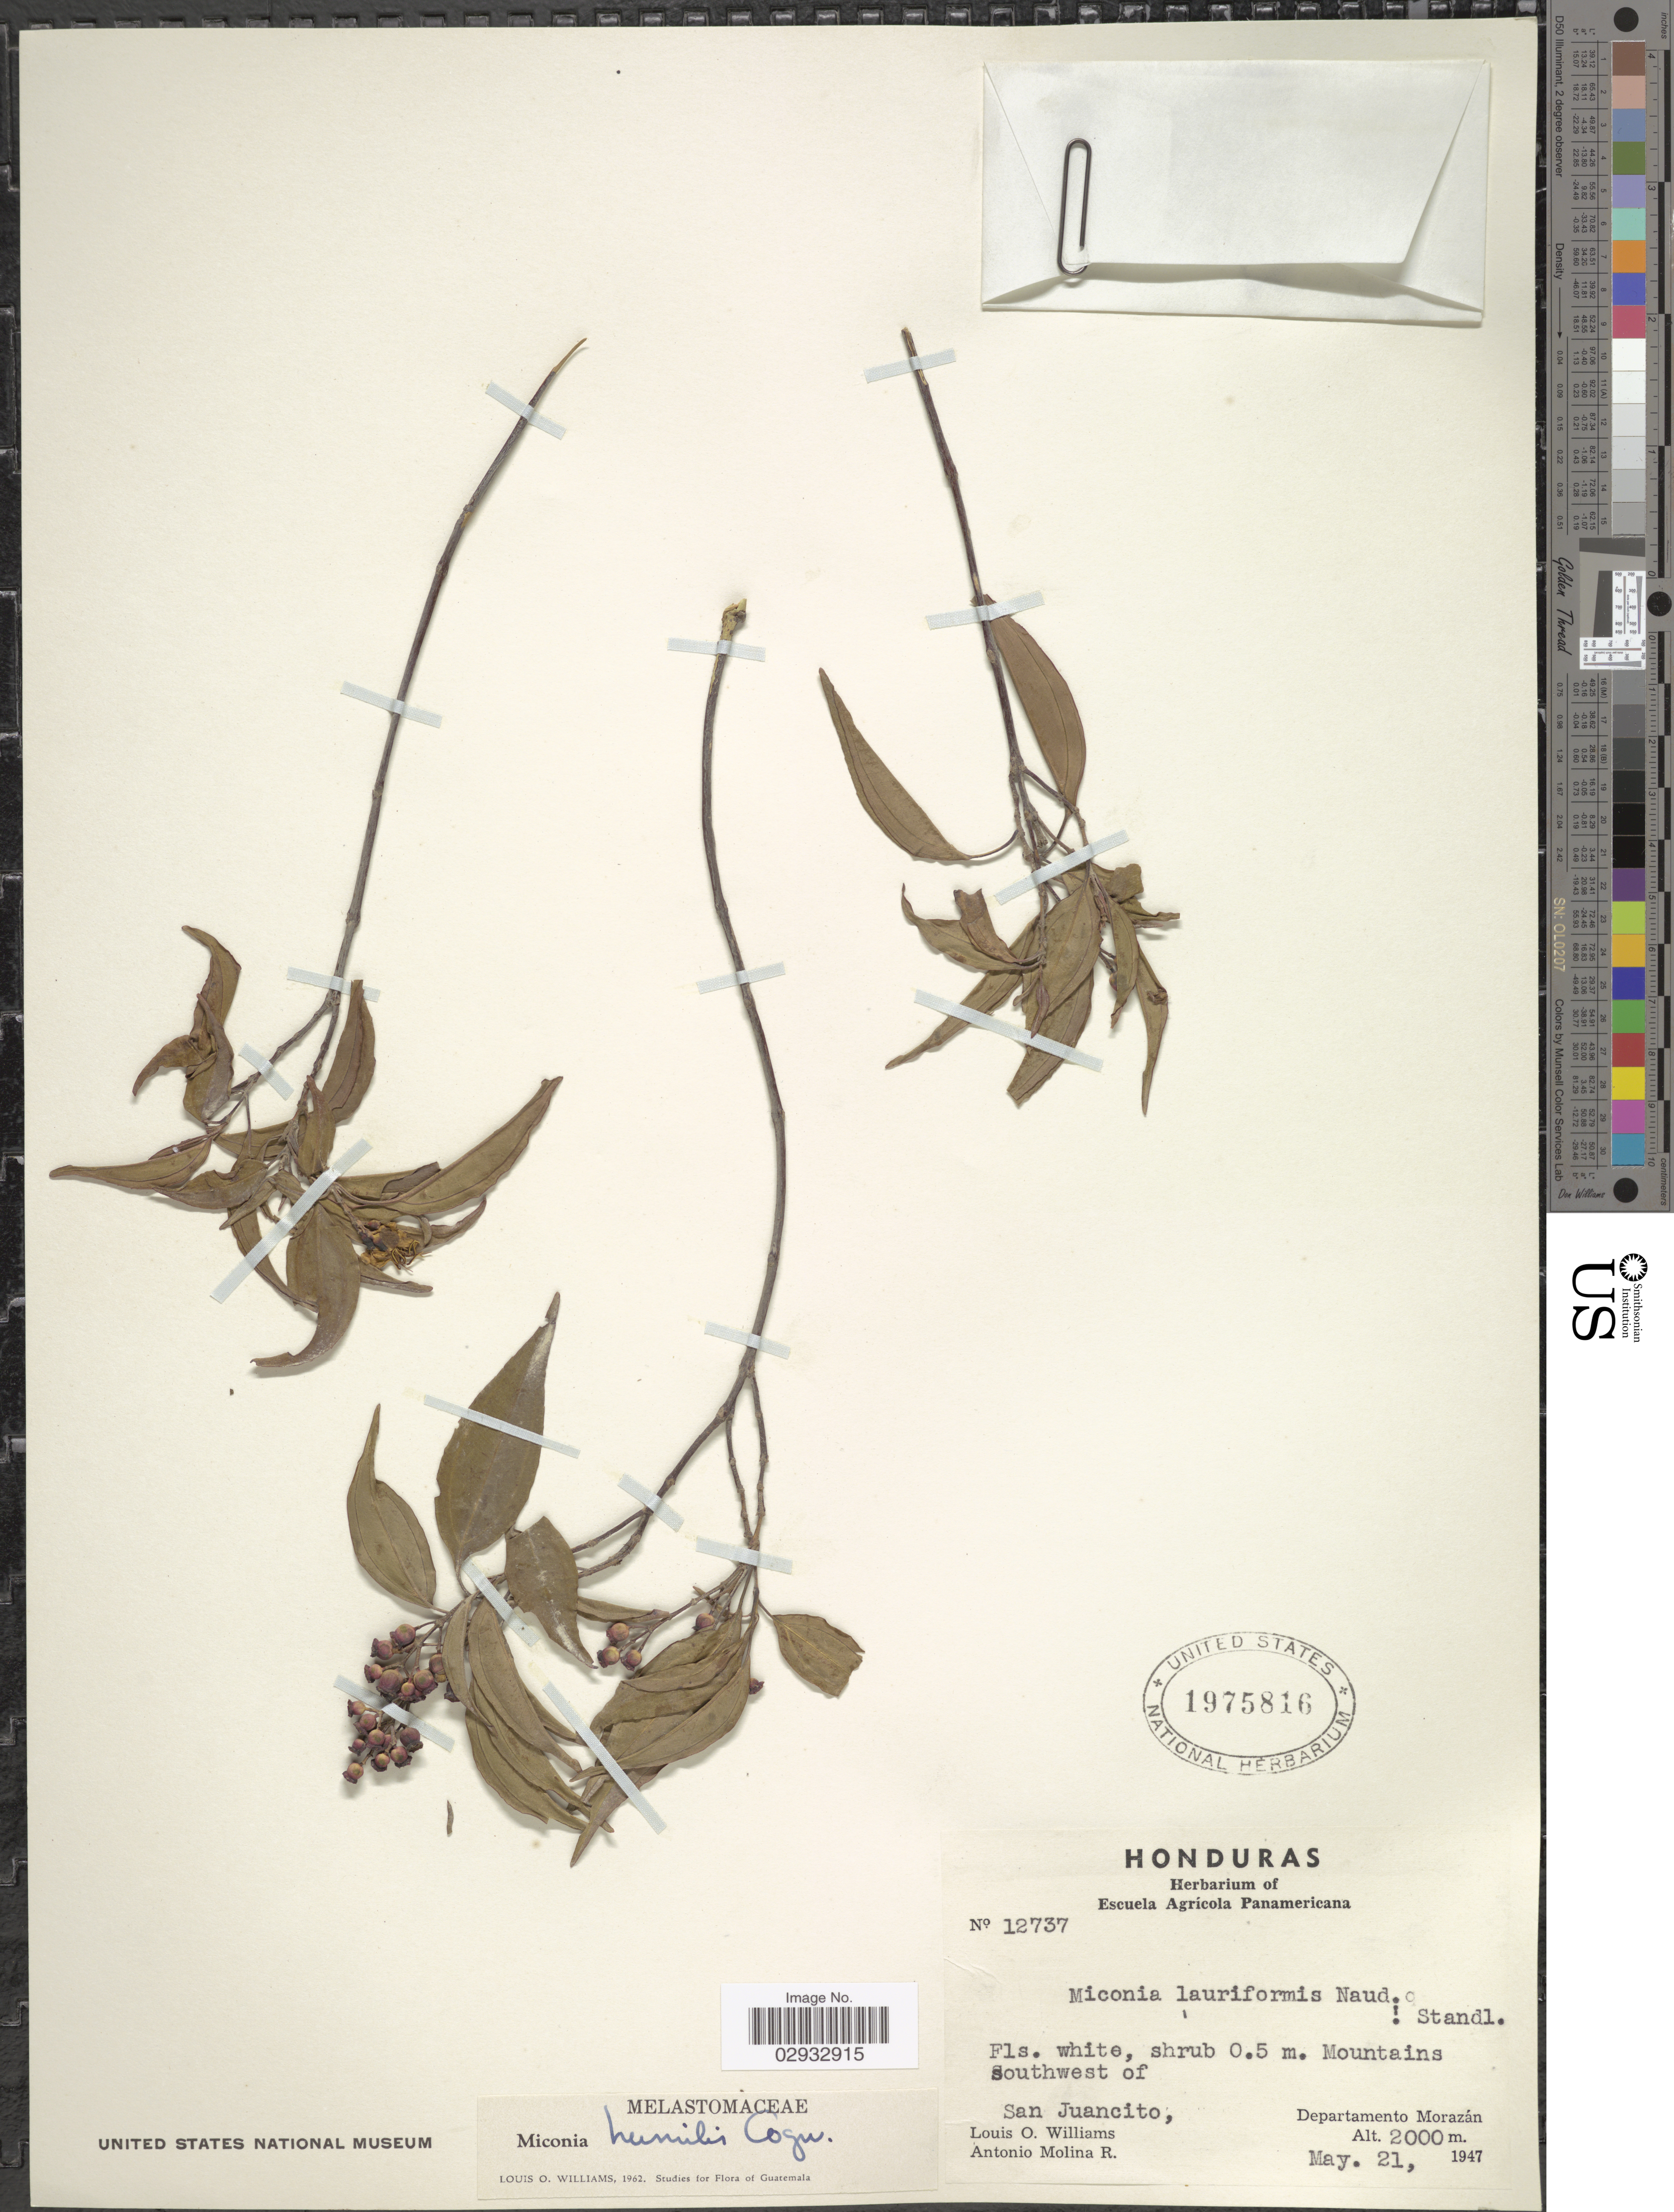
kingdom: Plantae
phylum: Tracheophyta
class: Magnoliopsida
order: Myrtales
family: Melastomataceae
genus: Miconia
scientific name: Miconia humilis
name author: Cogn.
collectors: L. O. Williams & A. Molina R.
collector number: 12737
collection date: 1947-05-21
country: Honduras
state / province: Fco. Morazán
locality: Mountains southwest of San Juancito, Departamento Morazán.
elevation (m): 2000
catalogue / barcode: US 1975816